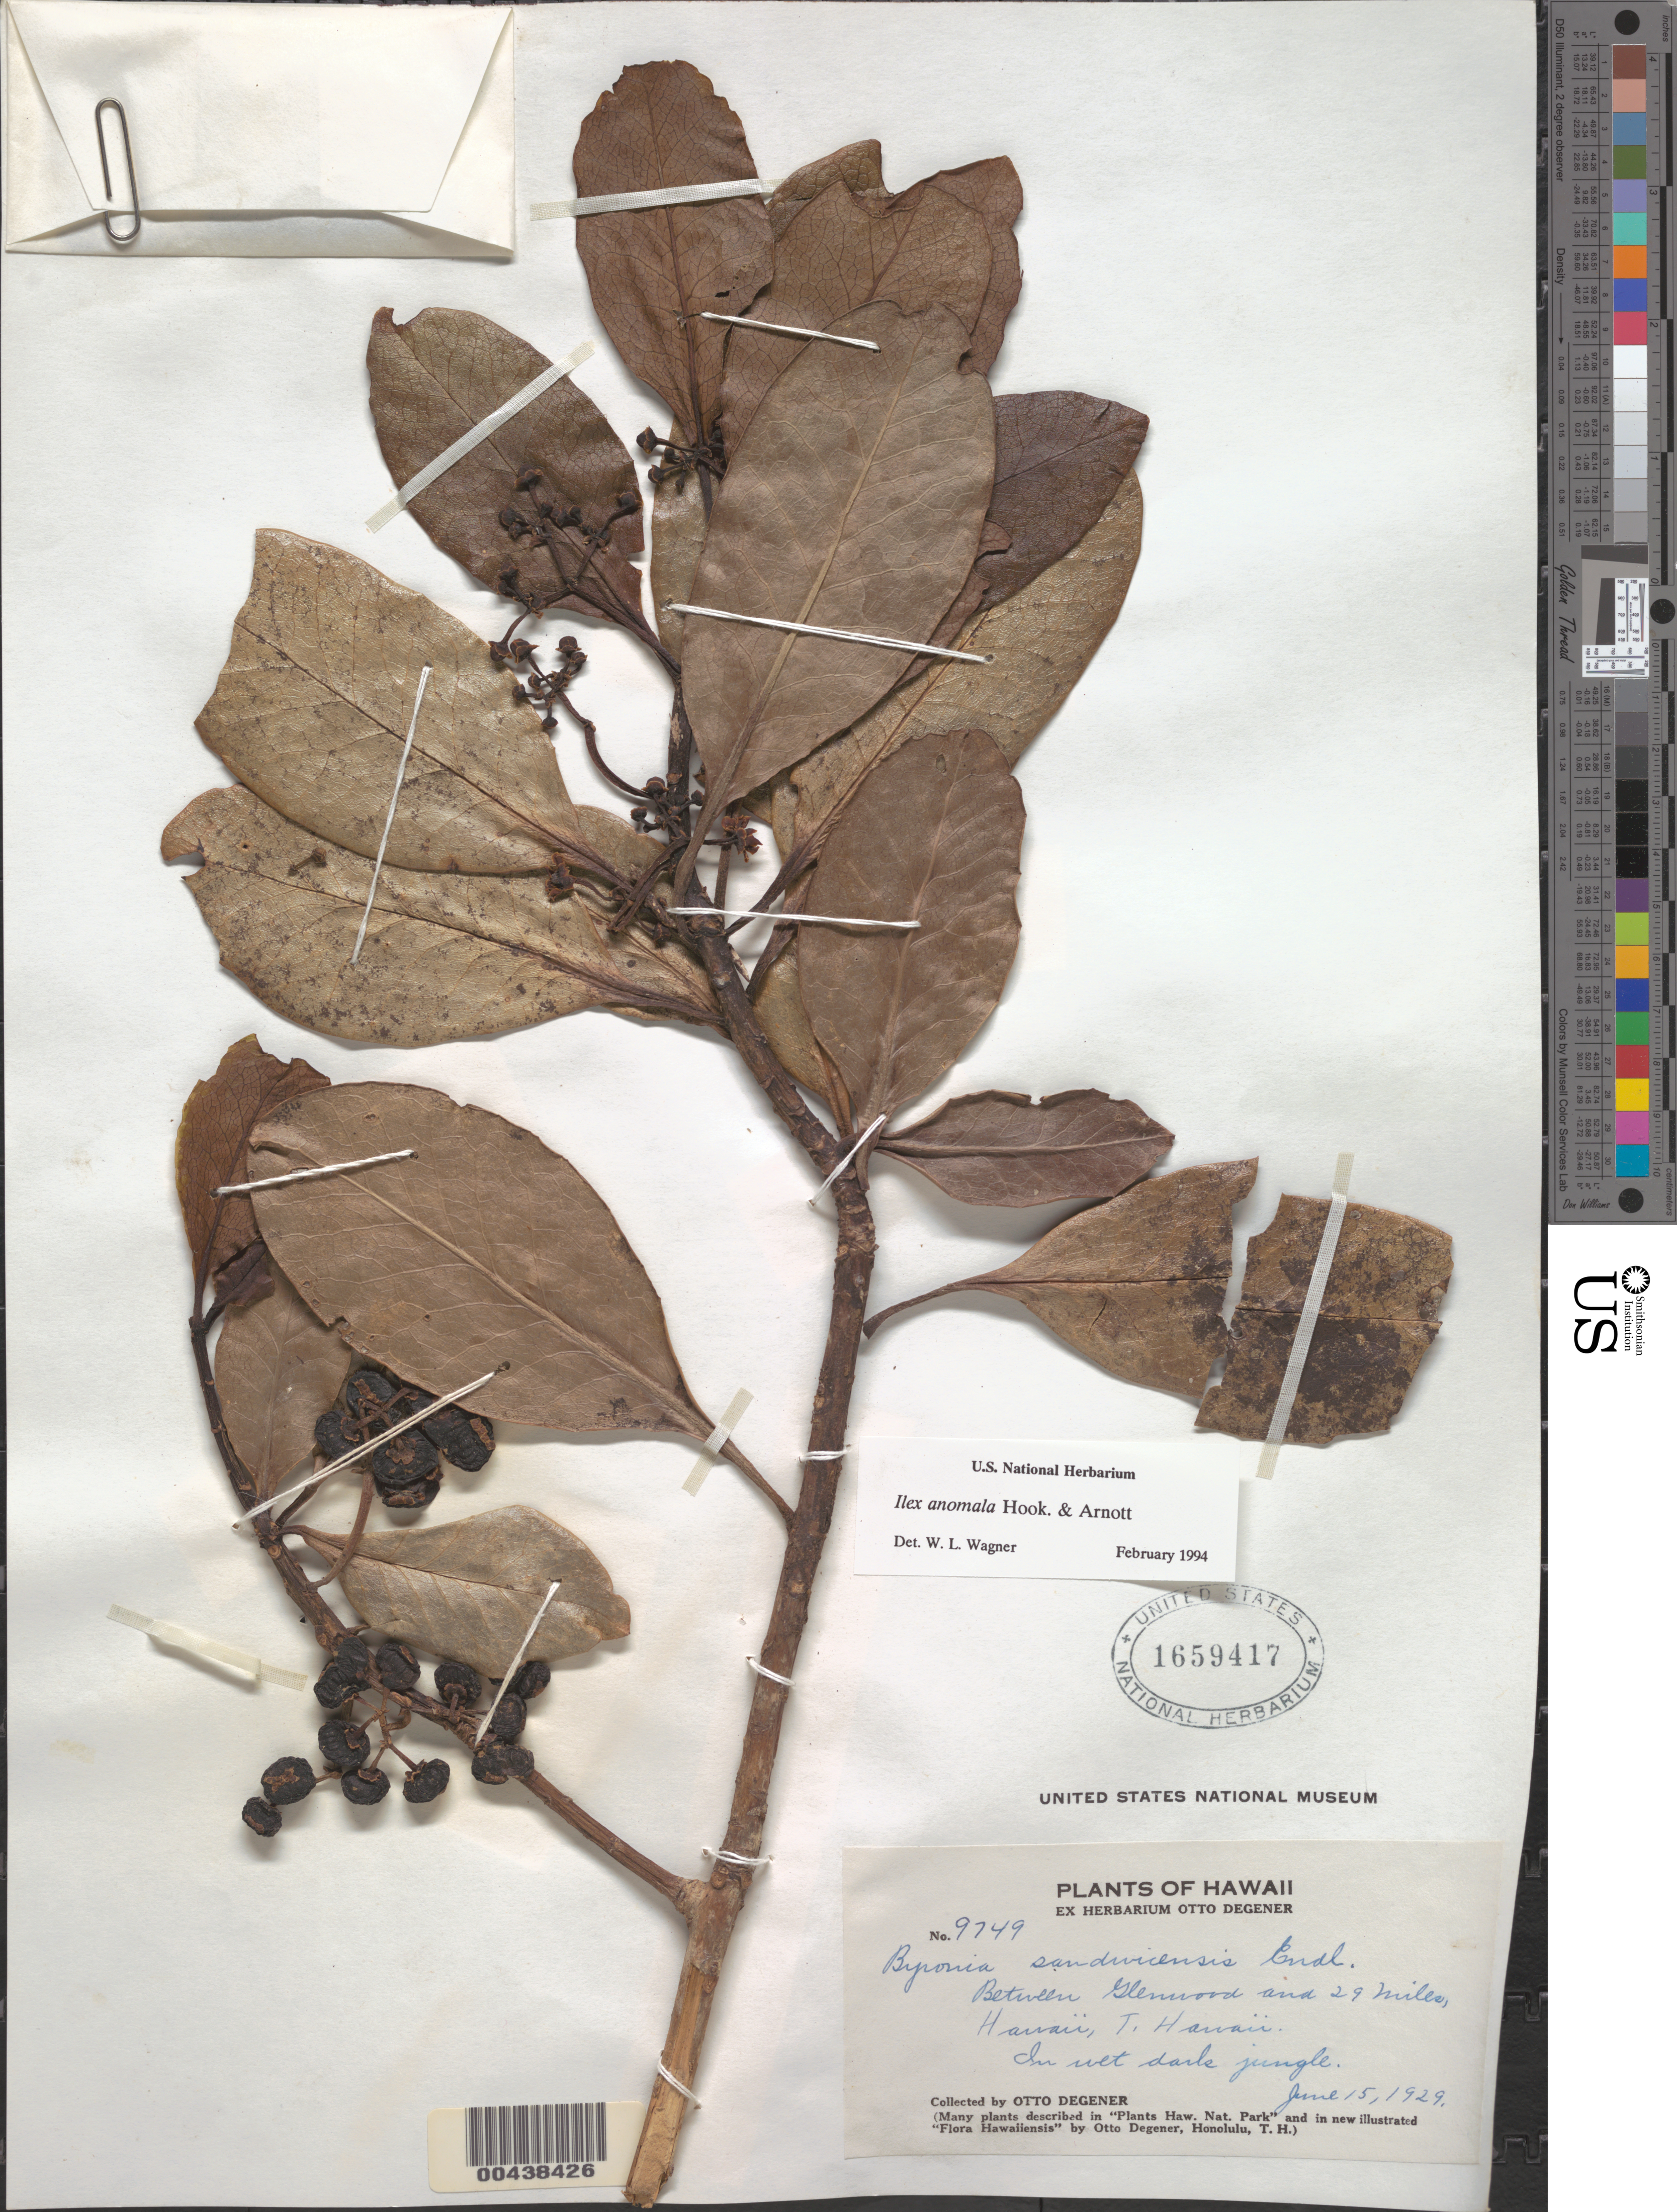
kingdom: Plantae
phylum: Tracheophyta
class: Magnoliopsida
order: Aquifoliales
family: Aquifoliaceae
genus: Ilex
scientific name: Ilex anomala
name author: Hook. & Arn.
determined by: Wagner, W. L., (BOT), Smithsonian Institution - National Museum of Natural History (UNITED STATES)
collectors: O. Degener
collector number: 9749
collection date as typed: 15 Jun 1929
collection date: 1929-06-15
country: United States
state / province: Hawaii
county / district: Hawaii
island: Hawaii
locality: Between Glenwood and 29 Miles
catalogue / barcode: US 1659417